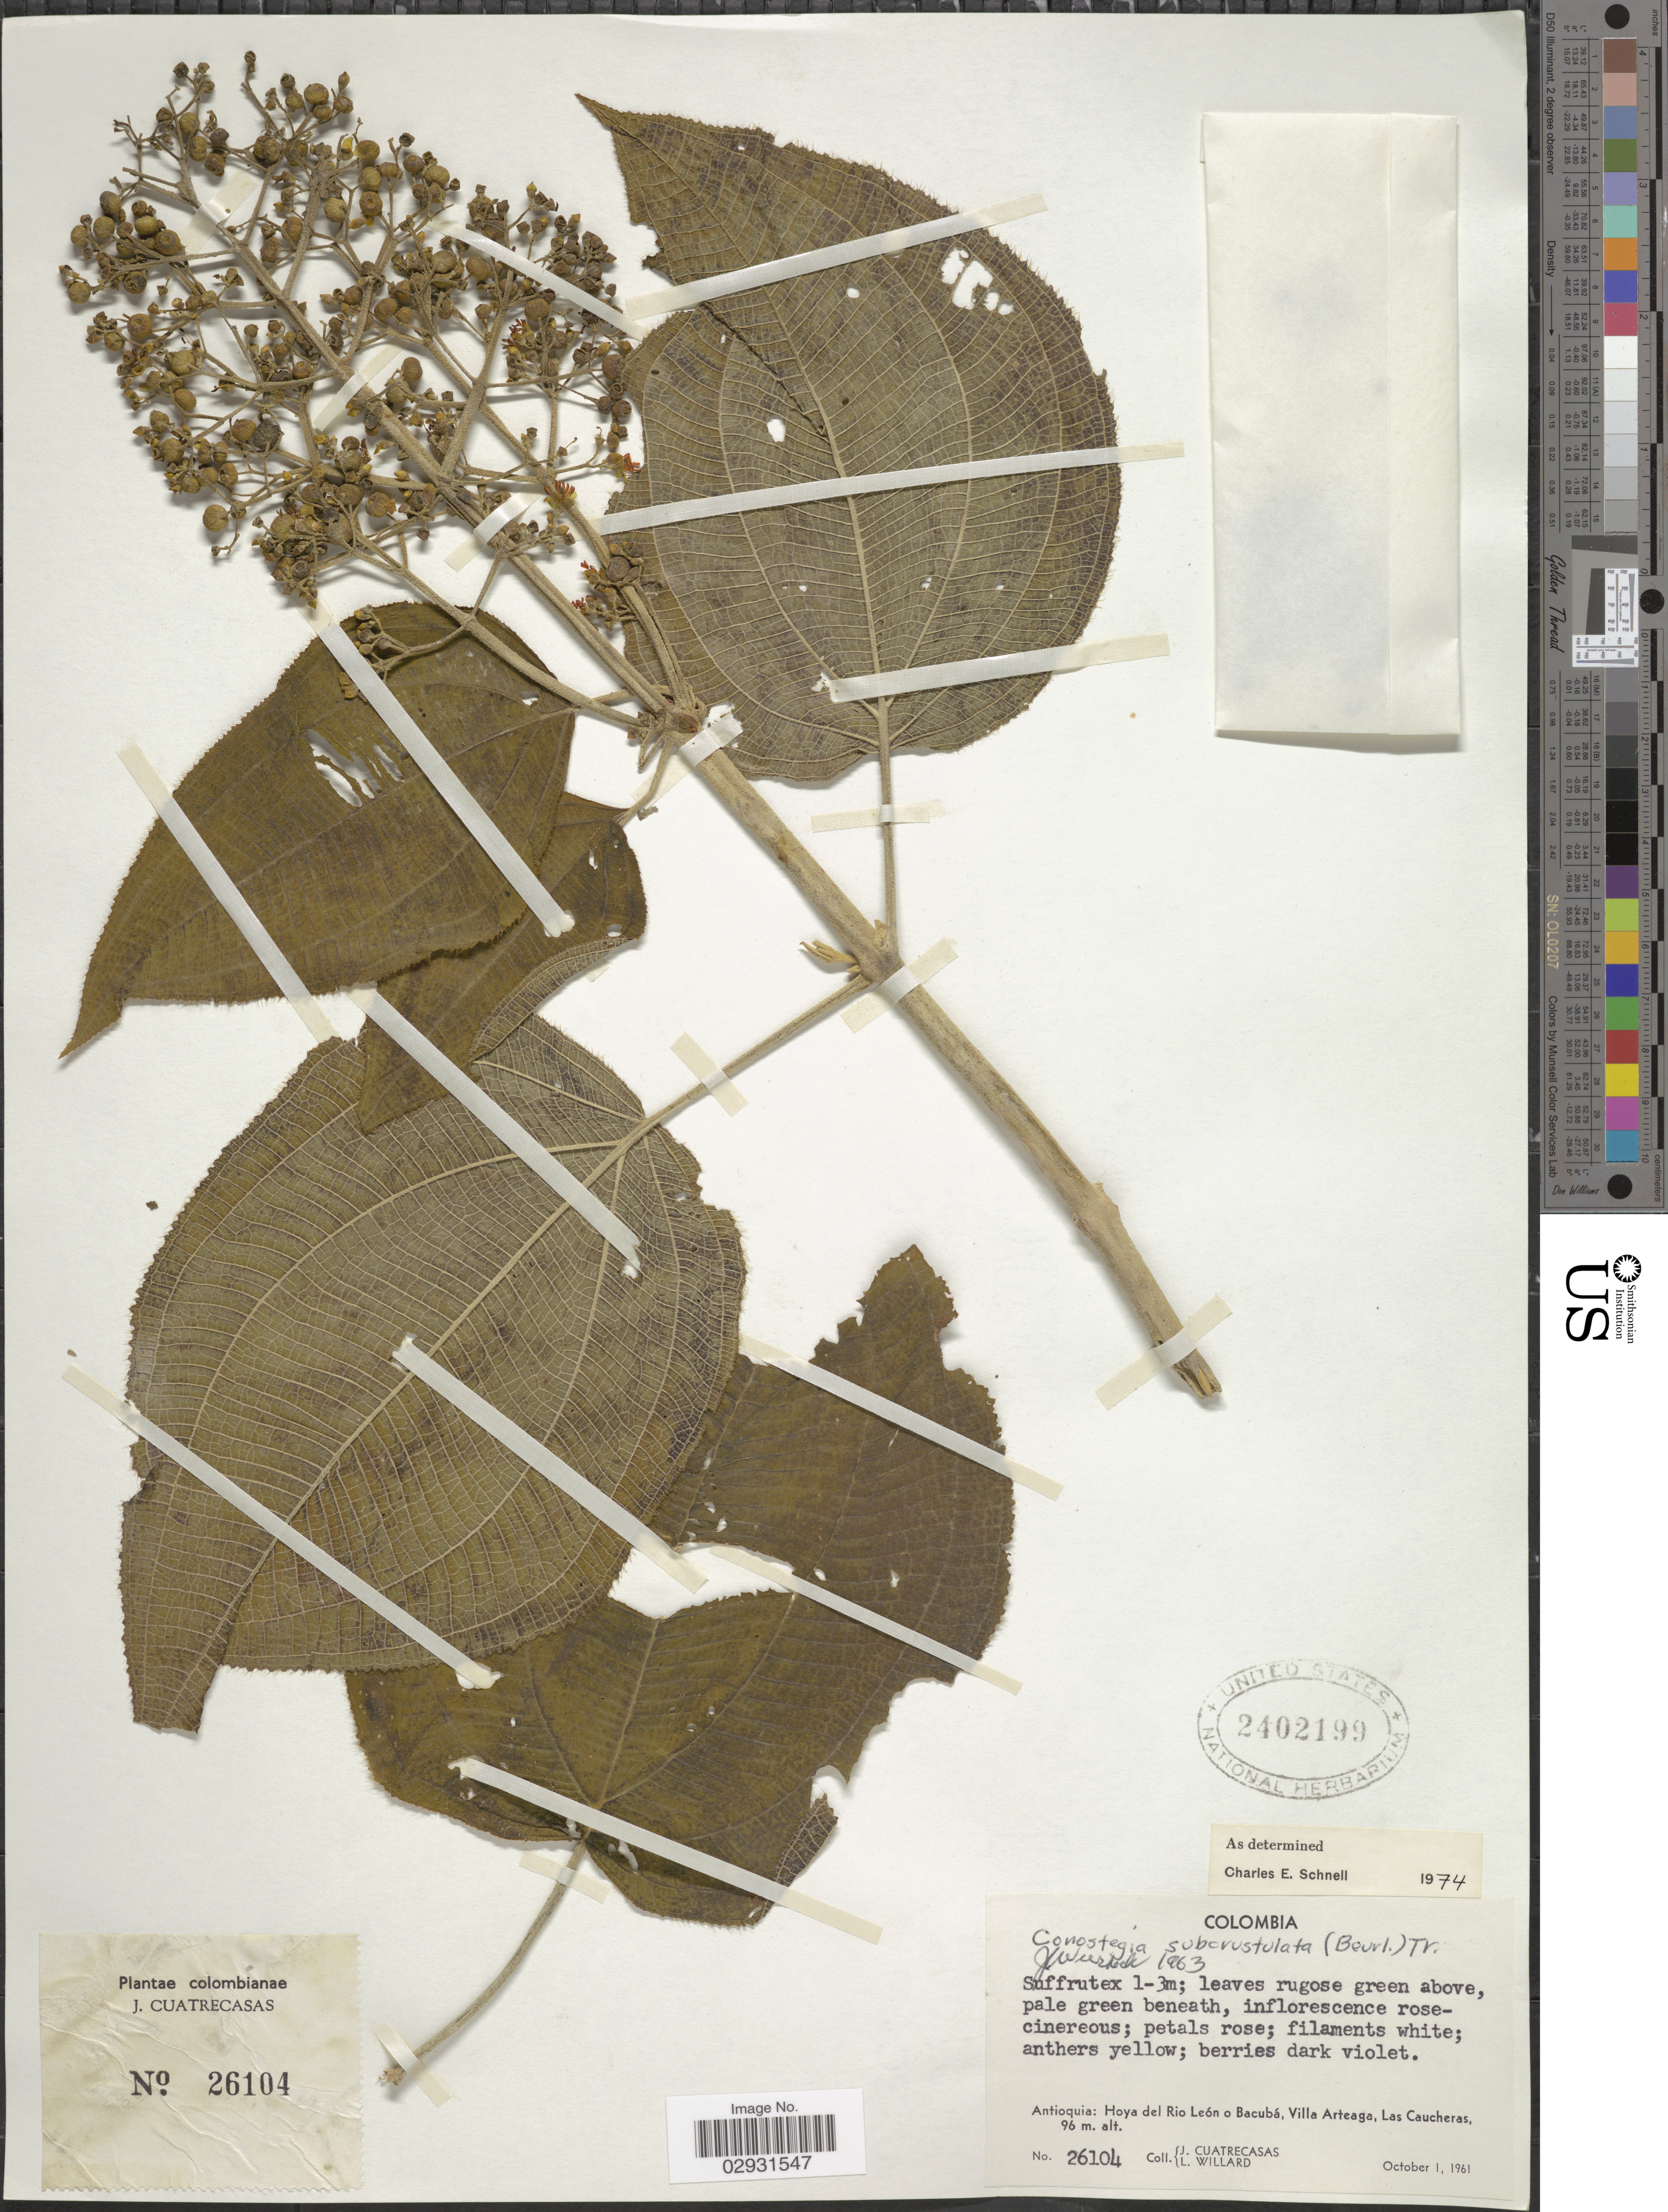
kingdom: Plantae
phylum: Tracheophyta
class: Magnoliopsida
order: Myrtales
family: Melastomataceae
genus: Conostegia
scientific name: Conostegia subcrustulata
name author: (Beurl.) Triana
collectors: J. Cuatrecasas & L. Willard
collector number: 26104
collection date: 1961-10-01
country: Colombia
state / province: Antioquia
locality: Hoya del Rio León o Bacubá, Villa Arteaga, Las Caucheras.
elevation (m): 96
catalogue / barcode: US 2402199